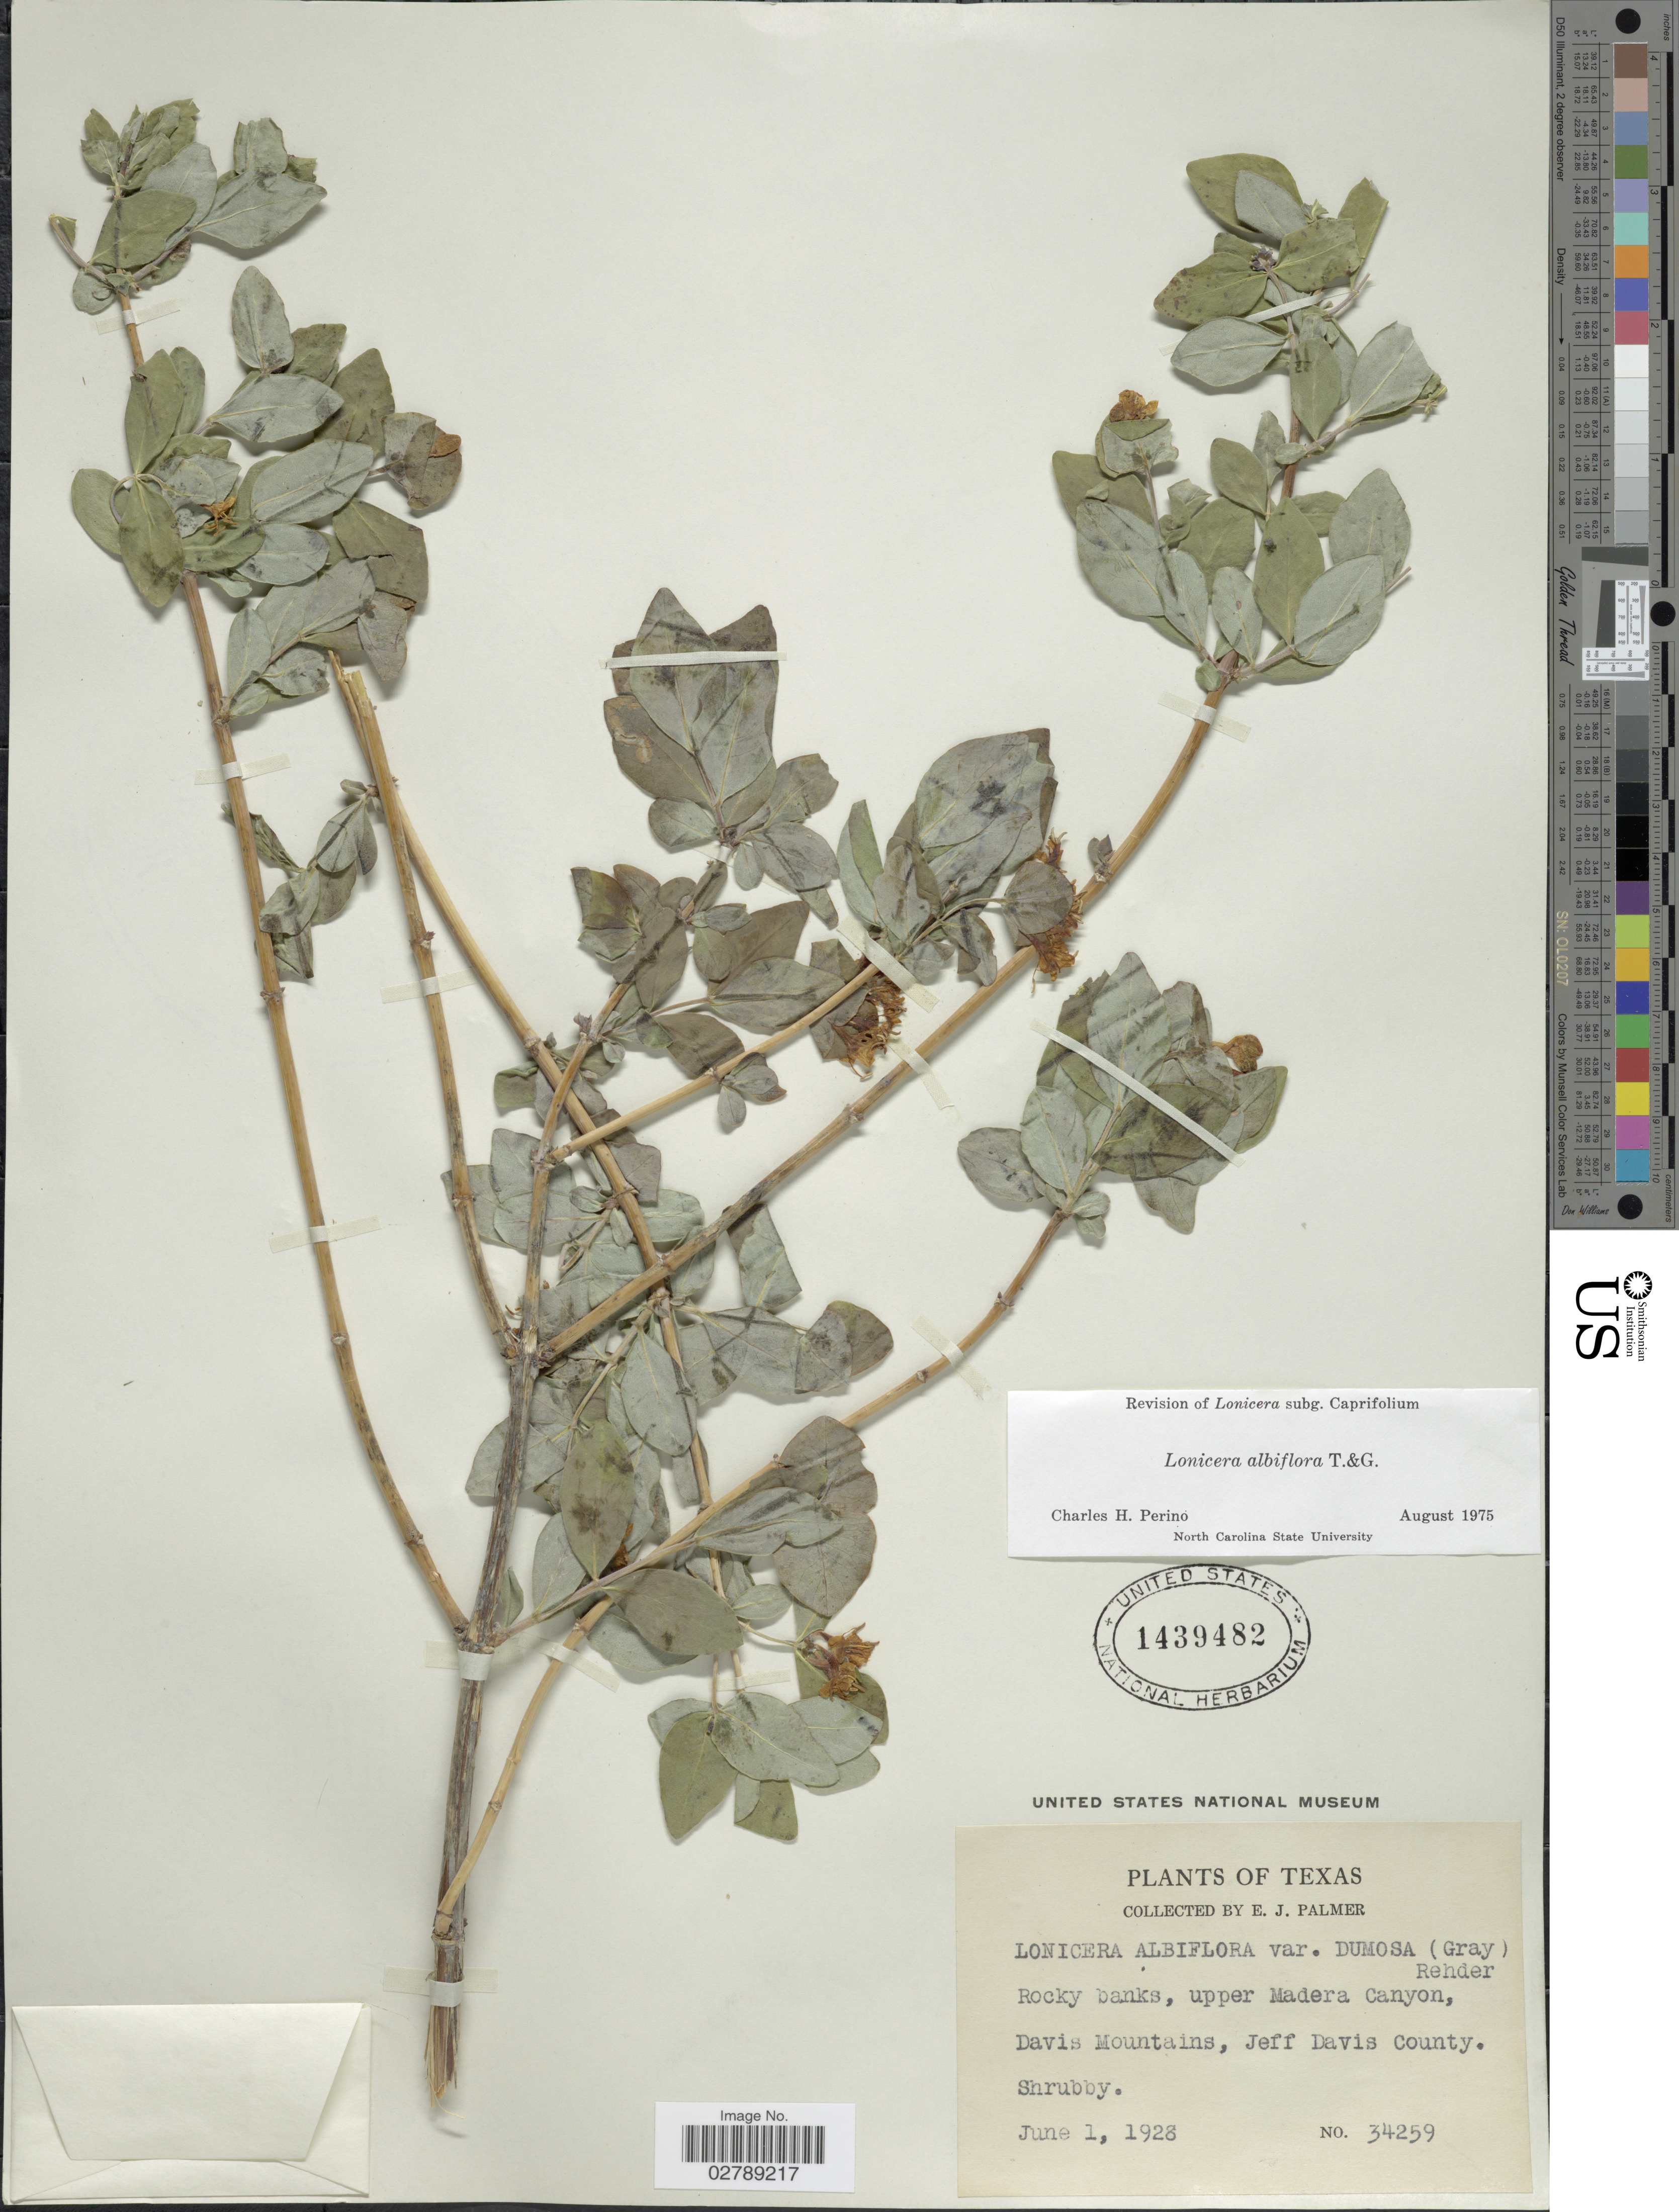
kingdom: Plantae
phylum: Tracheophyta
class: Magnoliopsida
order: Dipsacales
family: Caprifoliaceae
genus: Lonicera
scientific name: Lonicera dumosa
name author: A. Gray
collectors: E. J. Palmer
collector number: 34259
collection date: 1928-06-01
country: United States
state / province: Texas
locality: Rocky banks, upper Madera Canyon, Davis Mountains, Jeff Davis County.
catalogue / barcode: US 1439482